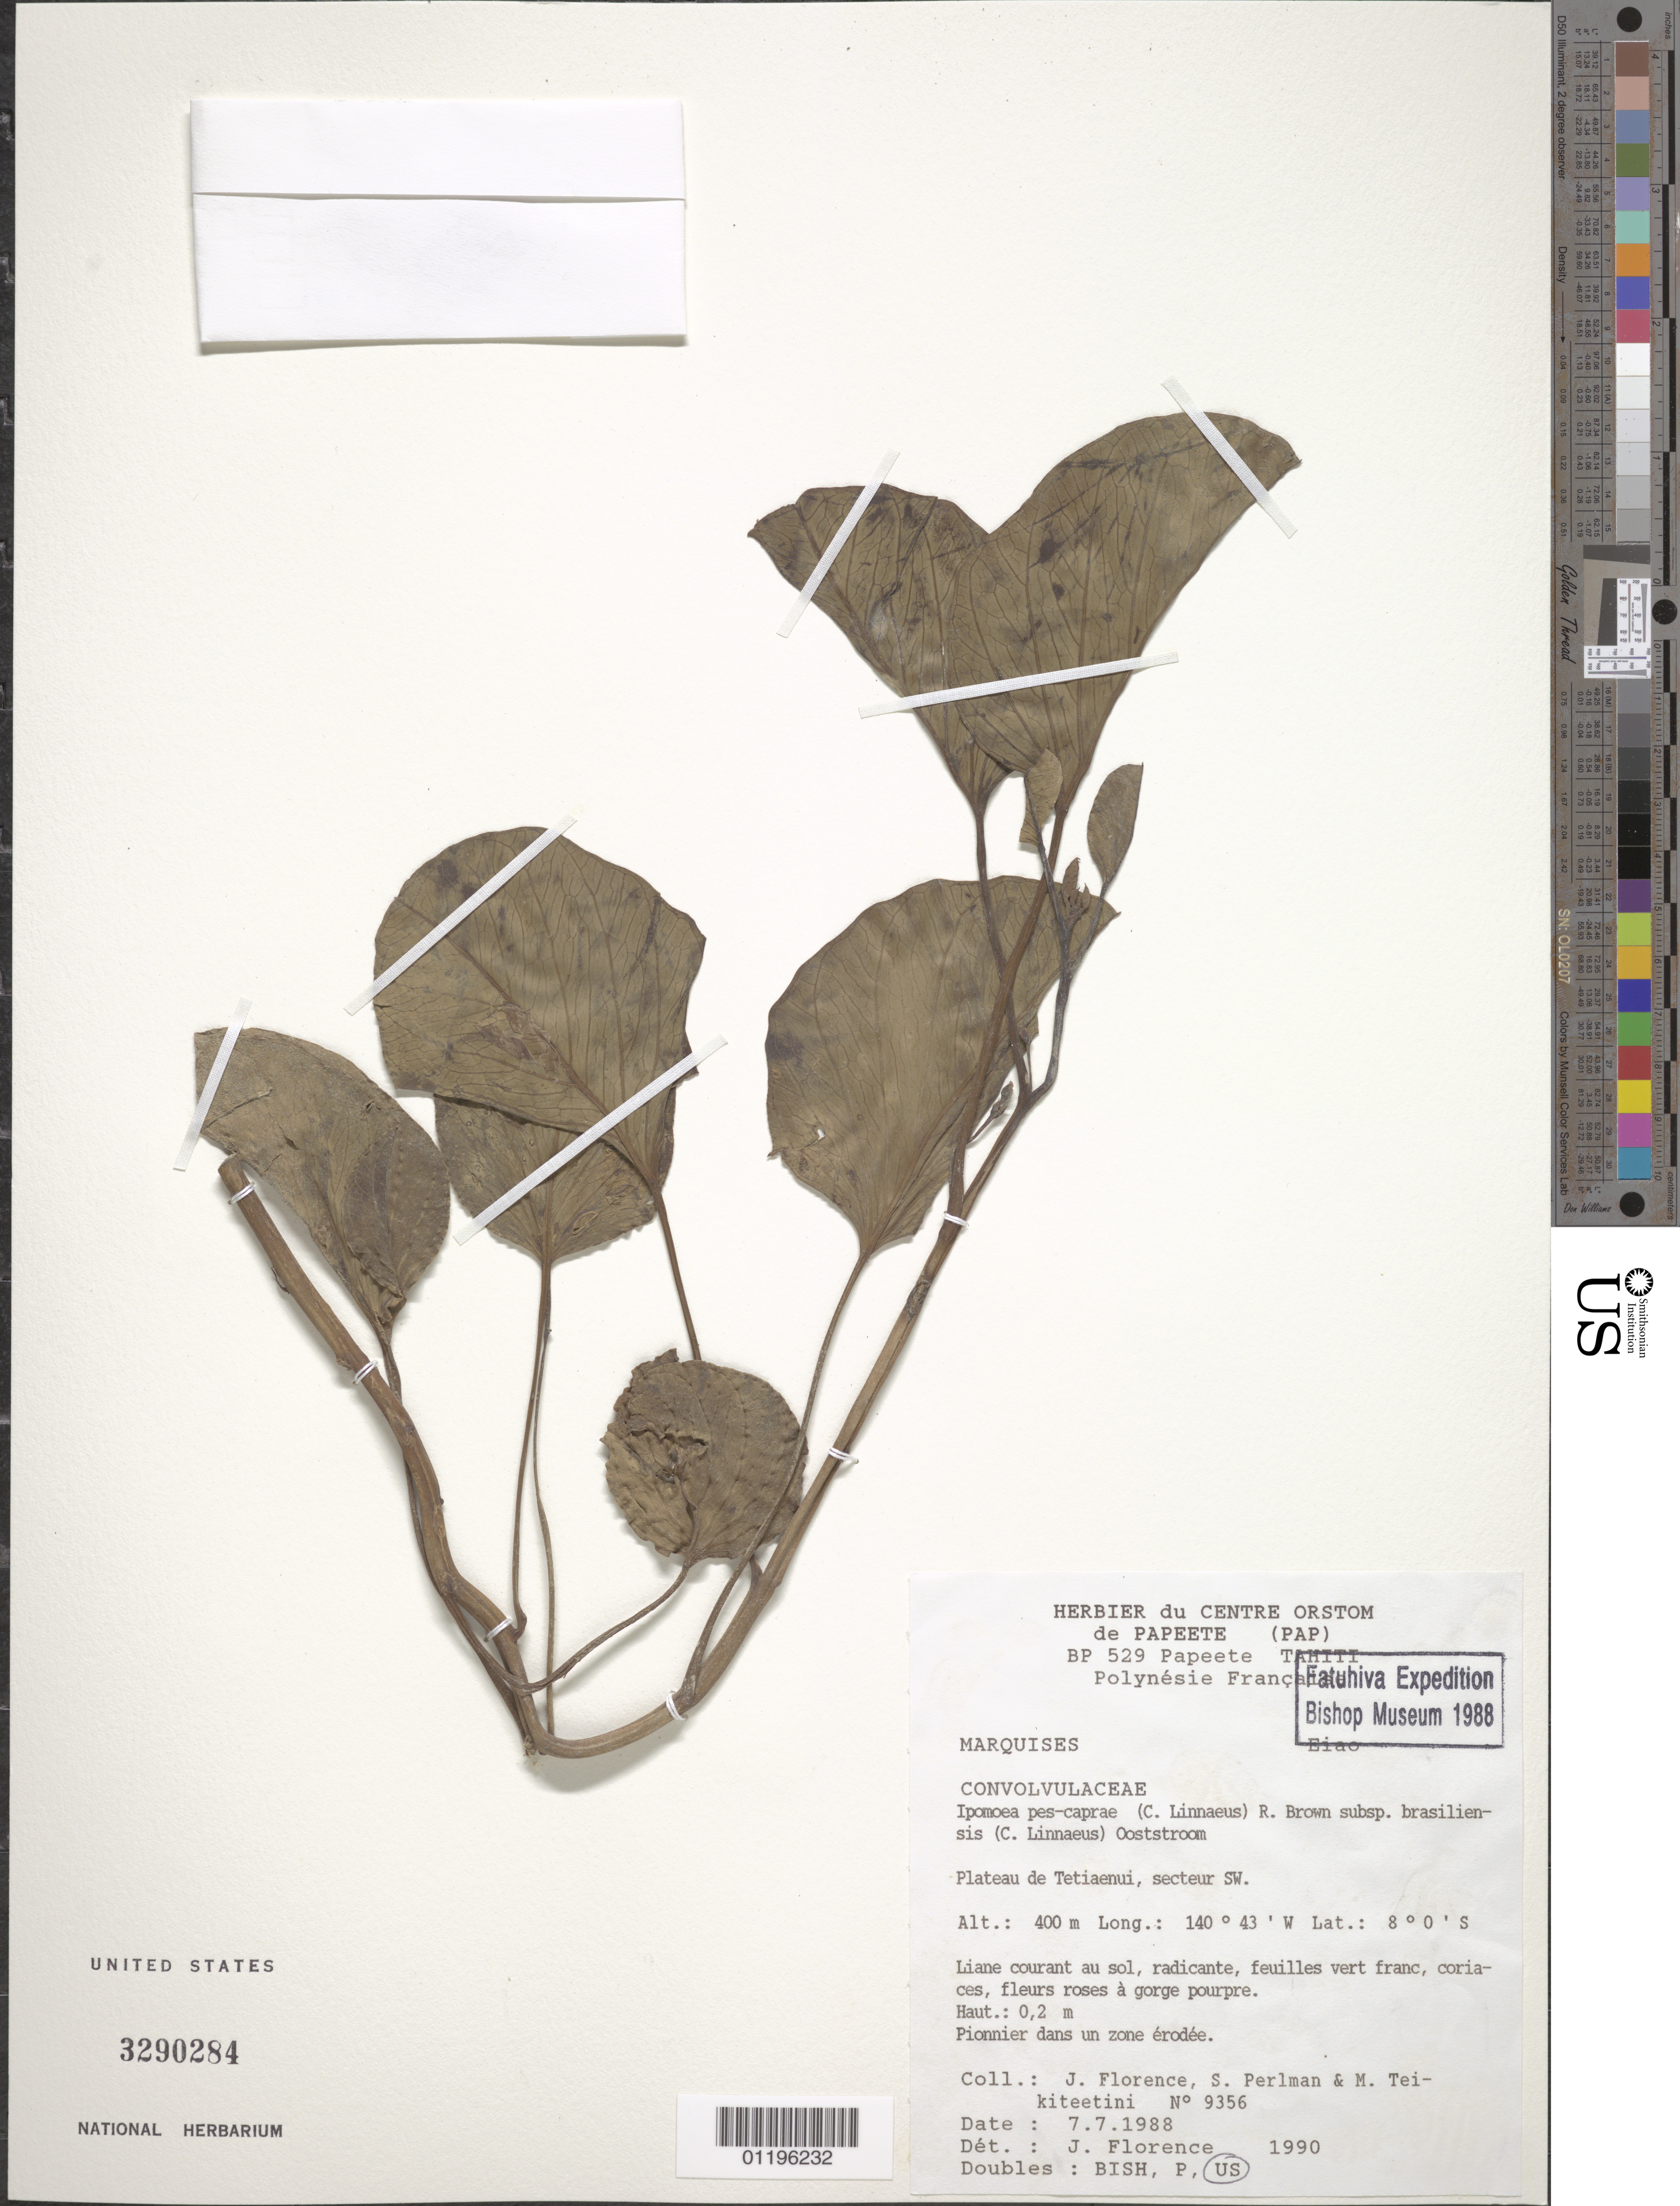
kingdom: Plantae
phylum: Tracheophyta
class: Magnoliopsida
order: Solanales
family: Convolvulaceae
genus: Ipomoea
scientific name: Ipomoea pes-caprae subsp. brasiliensis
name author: (L.) Ooststr.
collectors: J. Florence, S. P. Perlman & M. Teikiteetini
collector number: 9356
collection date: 1988-07-07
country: French Polynesia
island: Eiao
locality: Plateu de Tetiaenui, secteur SW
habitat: Zone erodee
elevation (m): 400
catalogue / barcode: US 3290284